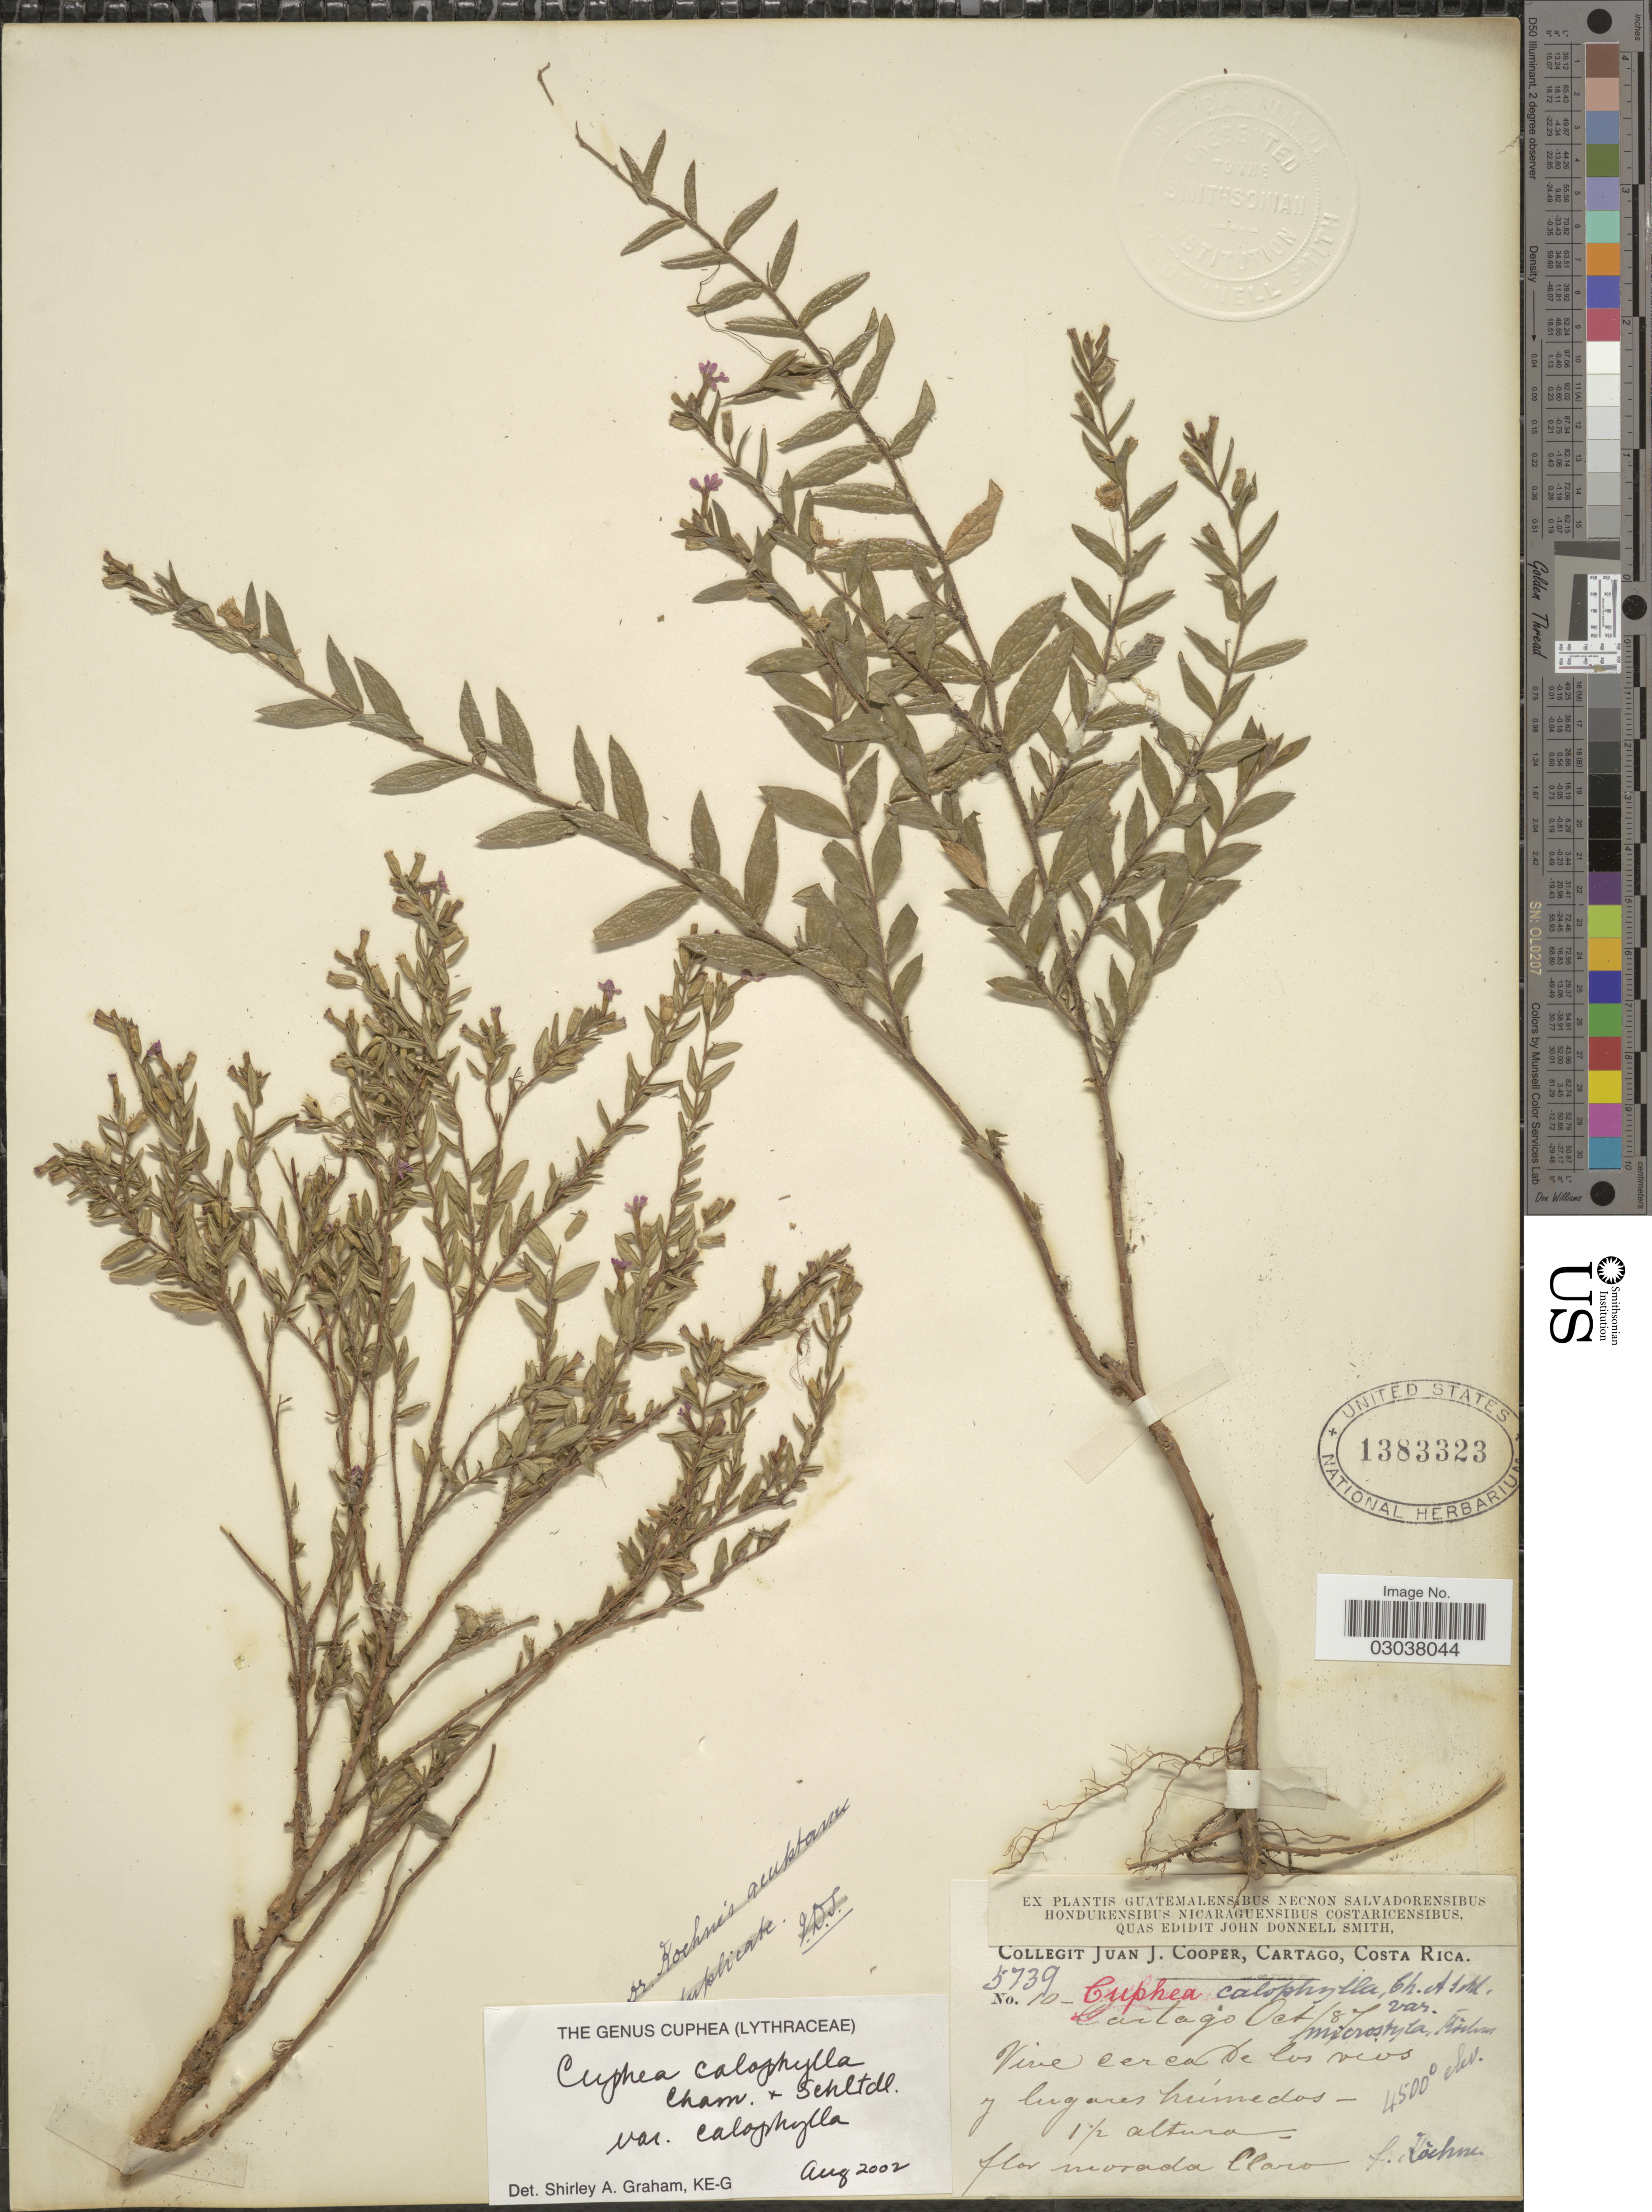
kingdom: Plantae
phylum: Tracheophyta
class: Magnoliopsida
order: Myrtales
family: Lythraceae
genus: Cuphea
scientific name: Cuphea calophylla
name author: Cham. & Schltdl.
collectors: J. J. Cooper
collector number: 10/5739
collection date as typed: Transcribed d/m/y: /10/87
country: Costa Rica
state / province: Cartago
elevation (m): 1372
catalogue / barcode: US 1383323